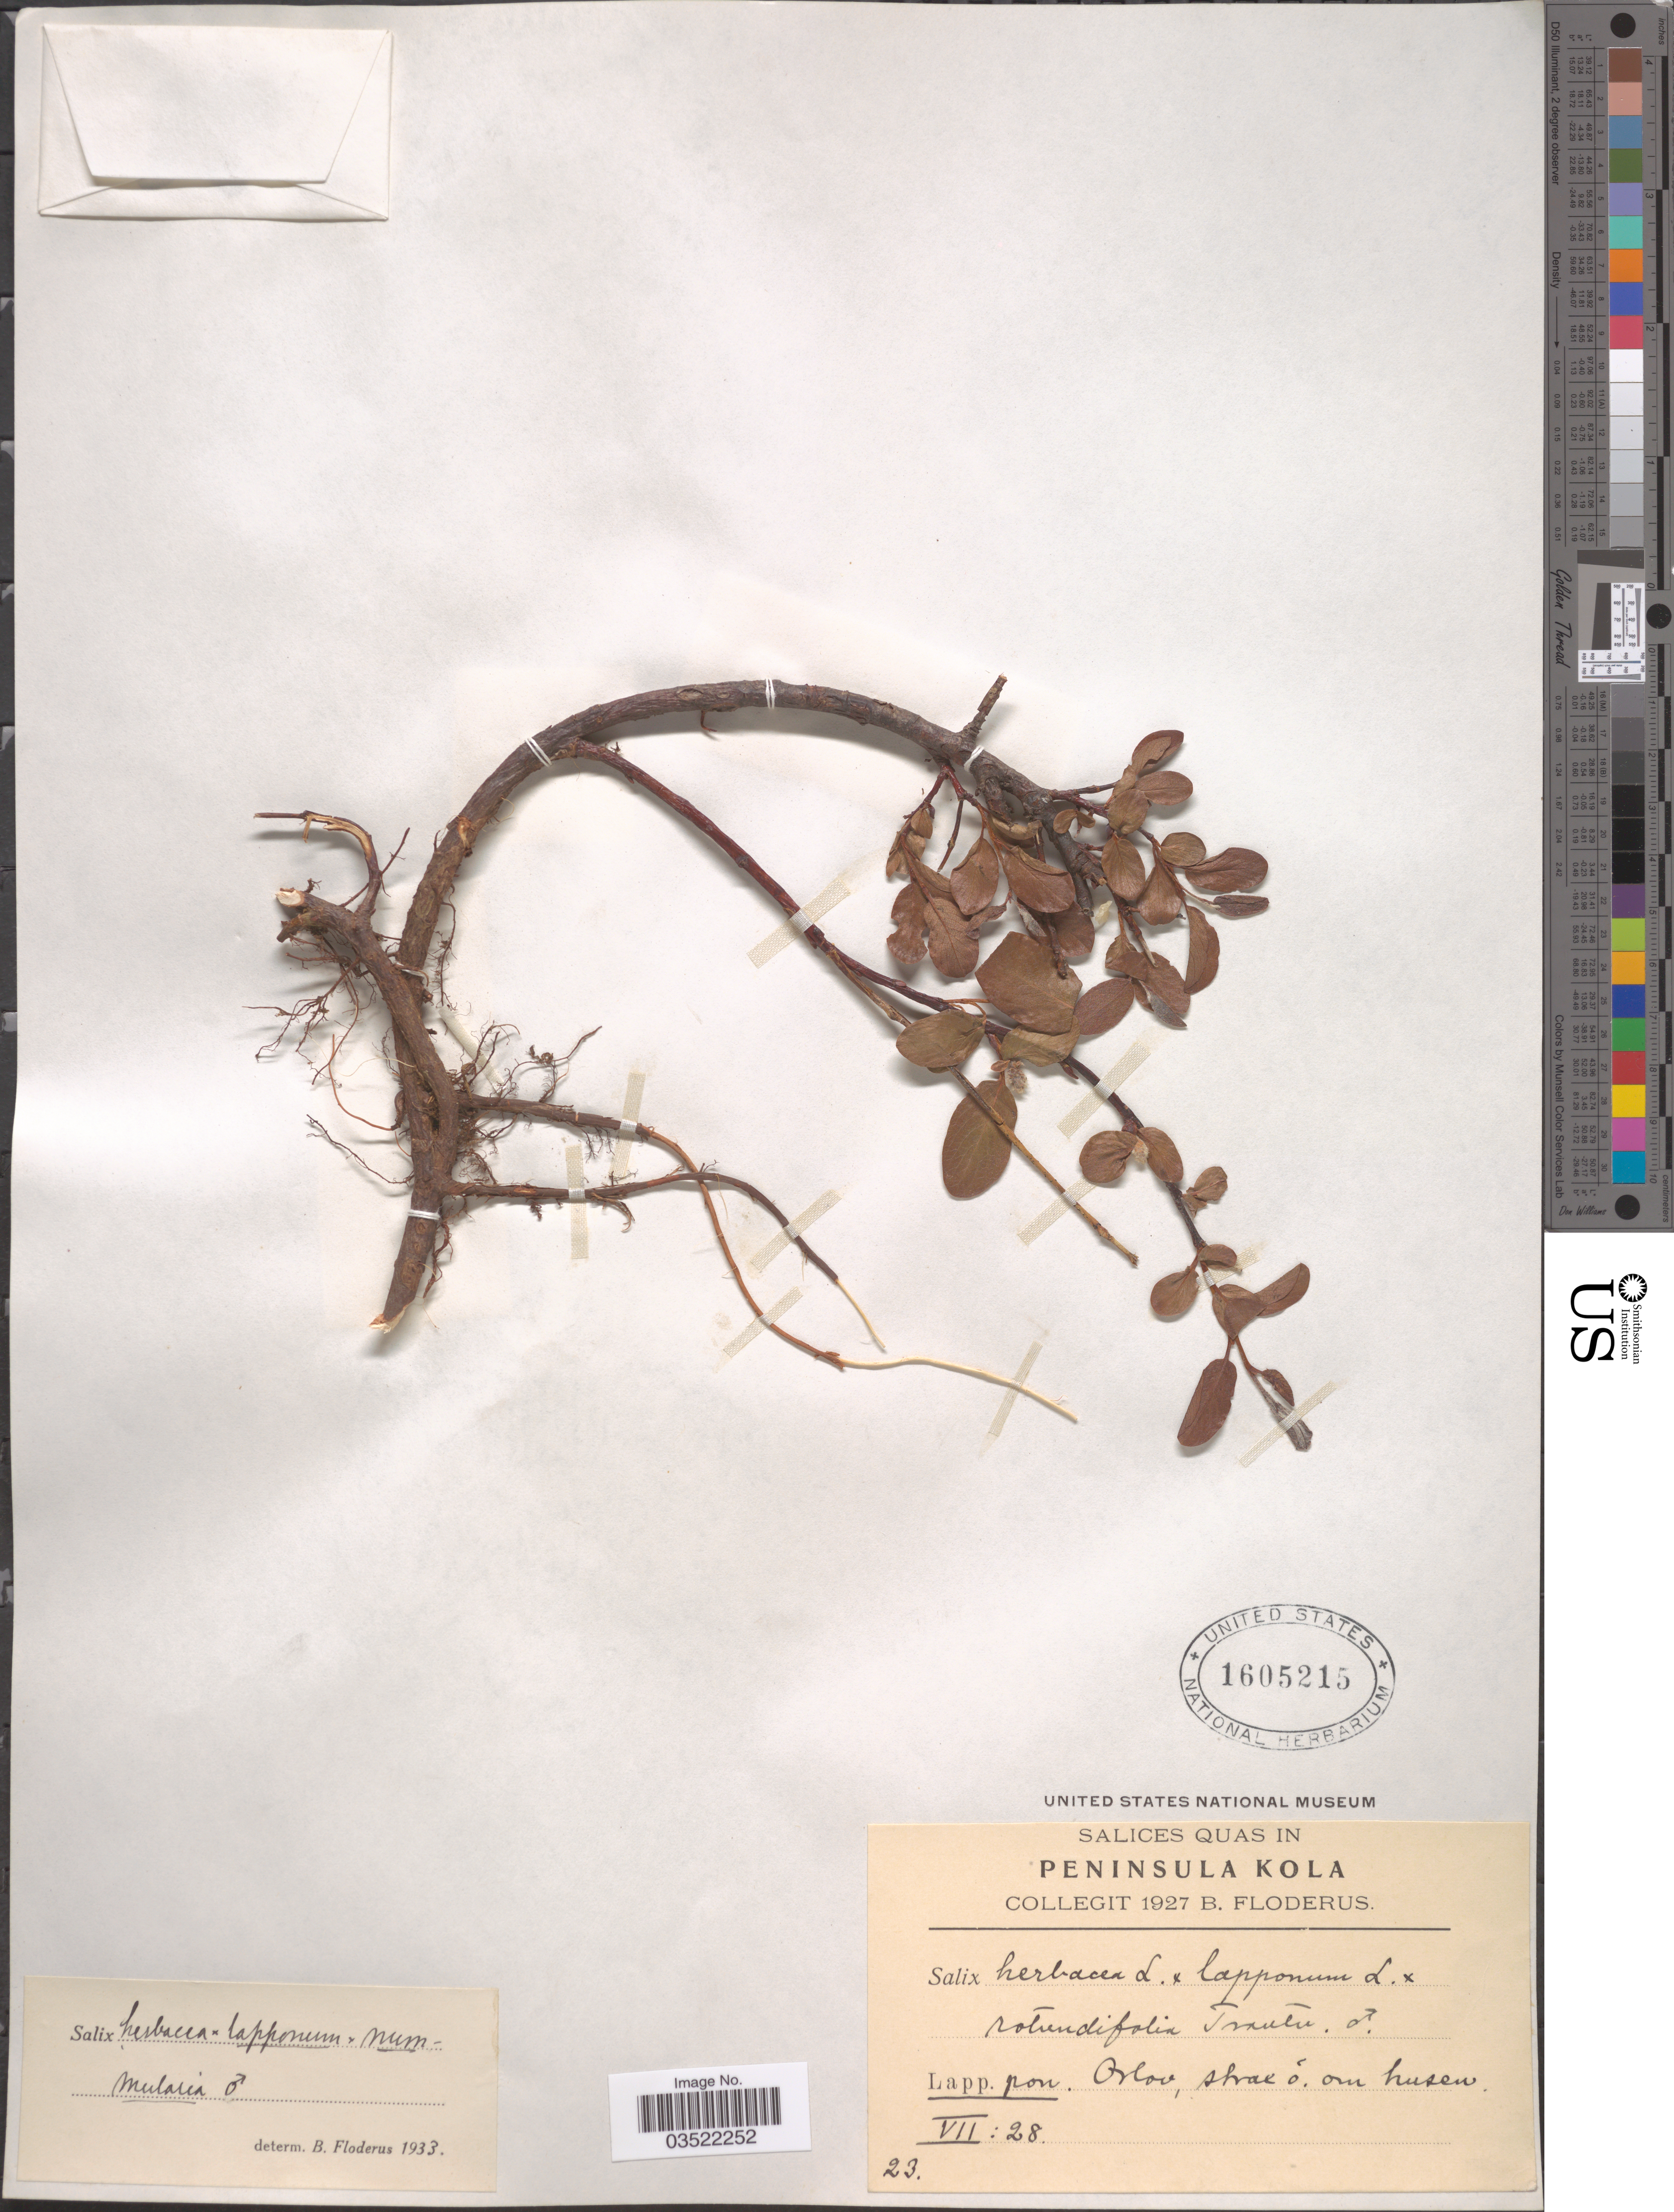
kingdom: Plantae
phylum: Tracheophyta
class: Magnoliopsida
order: Malpighiales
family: Salicaceae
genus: Salix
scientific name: Salix herbacea x S. lapponum L. x S. nummularia Andersson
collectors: B. G. O. Floderus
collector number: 23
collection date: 1927-07-28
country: Russian Federation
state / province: Murmansk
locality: Peninsula Kola. Lapp. pon. Orlov, strae ó. om husen.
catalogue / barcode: US 1605215